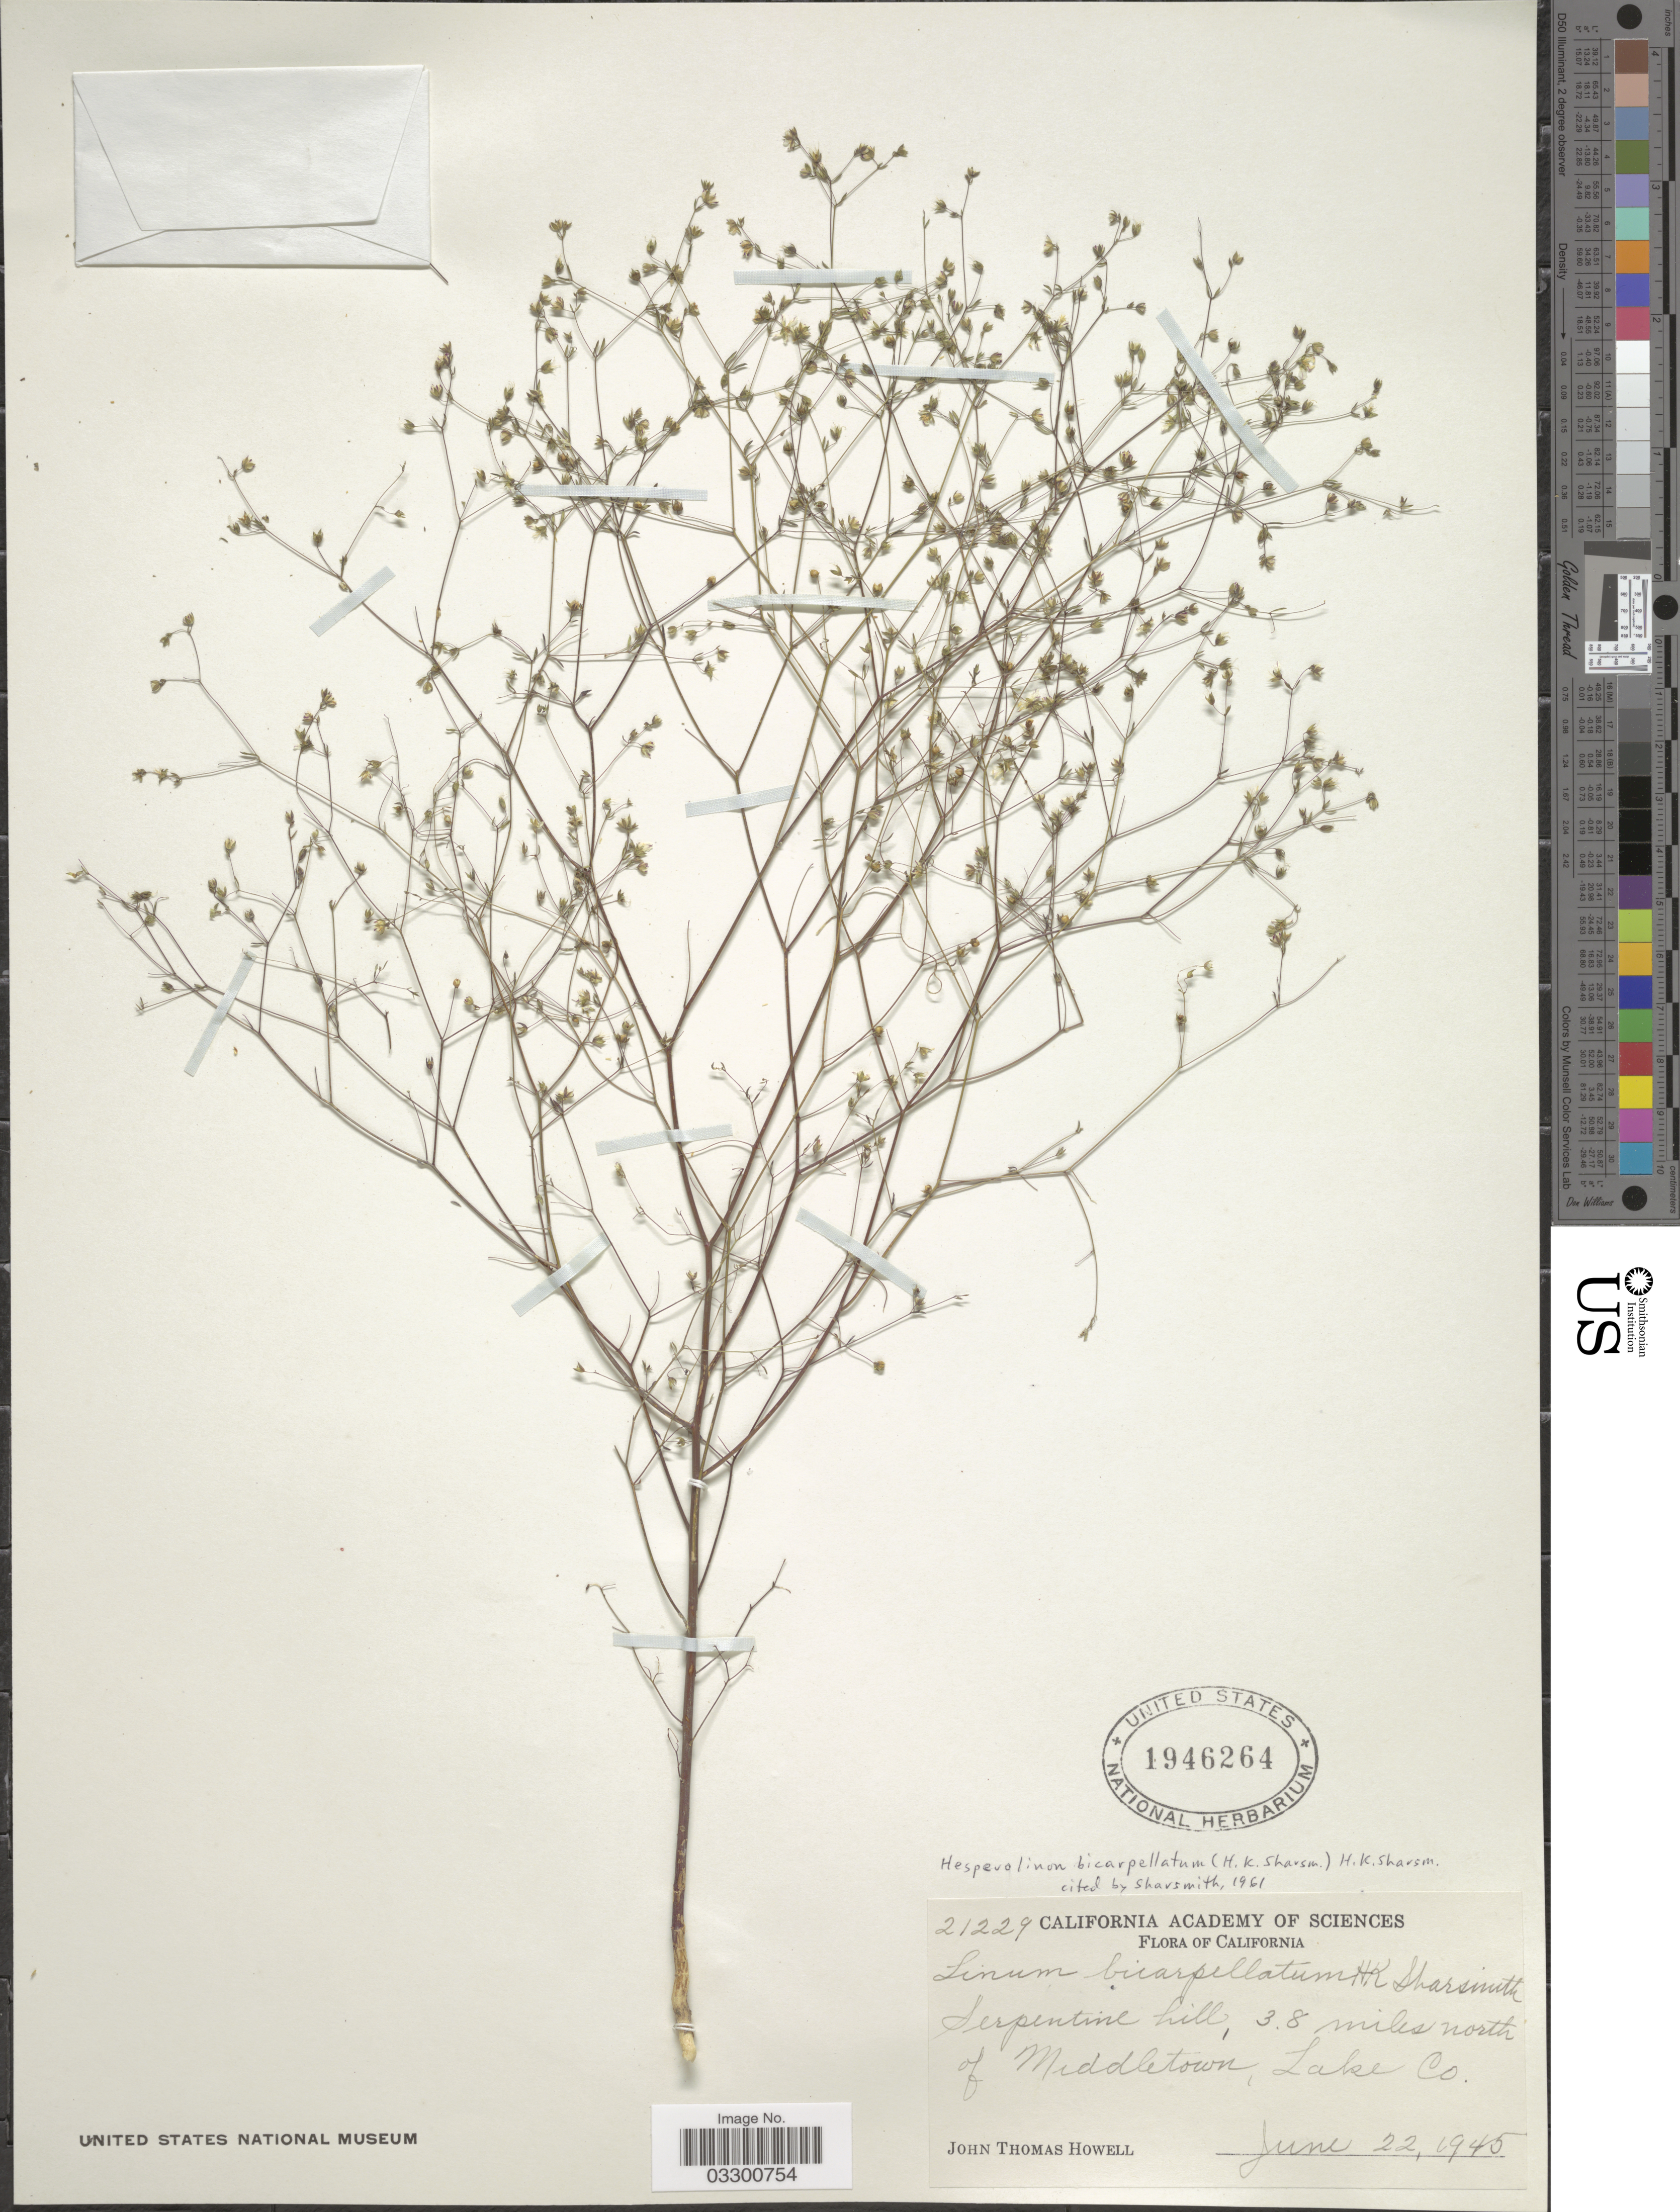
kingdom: Plantae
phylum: Tracheophyta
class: Magnoliopsida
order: Malpighiales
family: Linaceae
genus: Linum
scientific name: Linum bicarpellatum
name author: H. Sharsm.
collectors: J. T. Howell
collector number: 21229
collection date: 1945-06-22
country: United States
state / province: California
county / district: Lake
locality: Serpentine hill, 3.8 miles north of Middletown, Lake Co.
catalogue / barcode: US 1946264